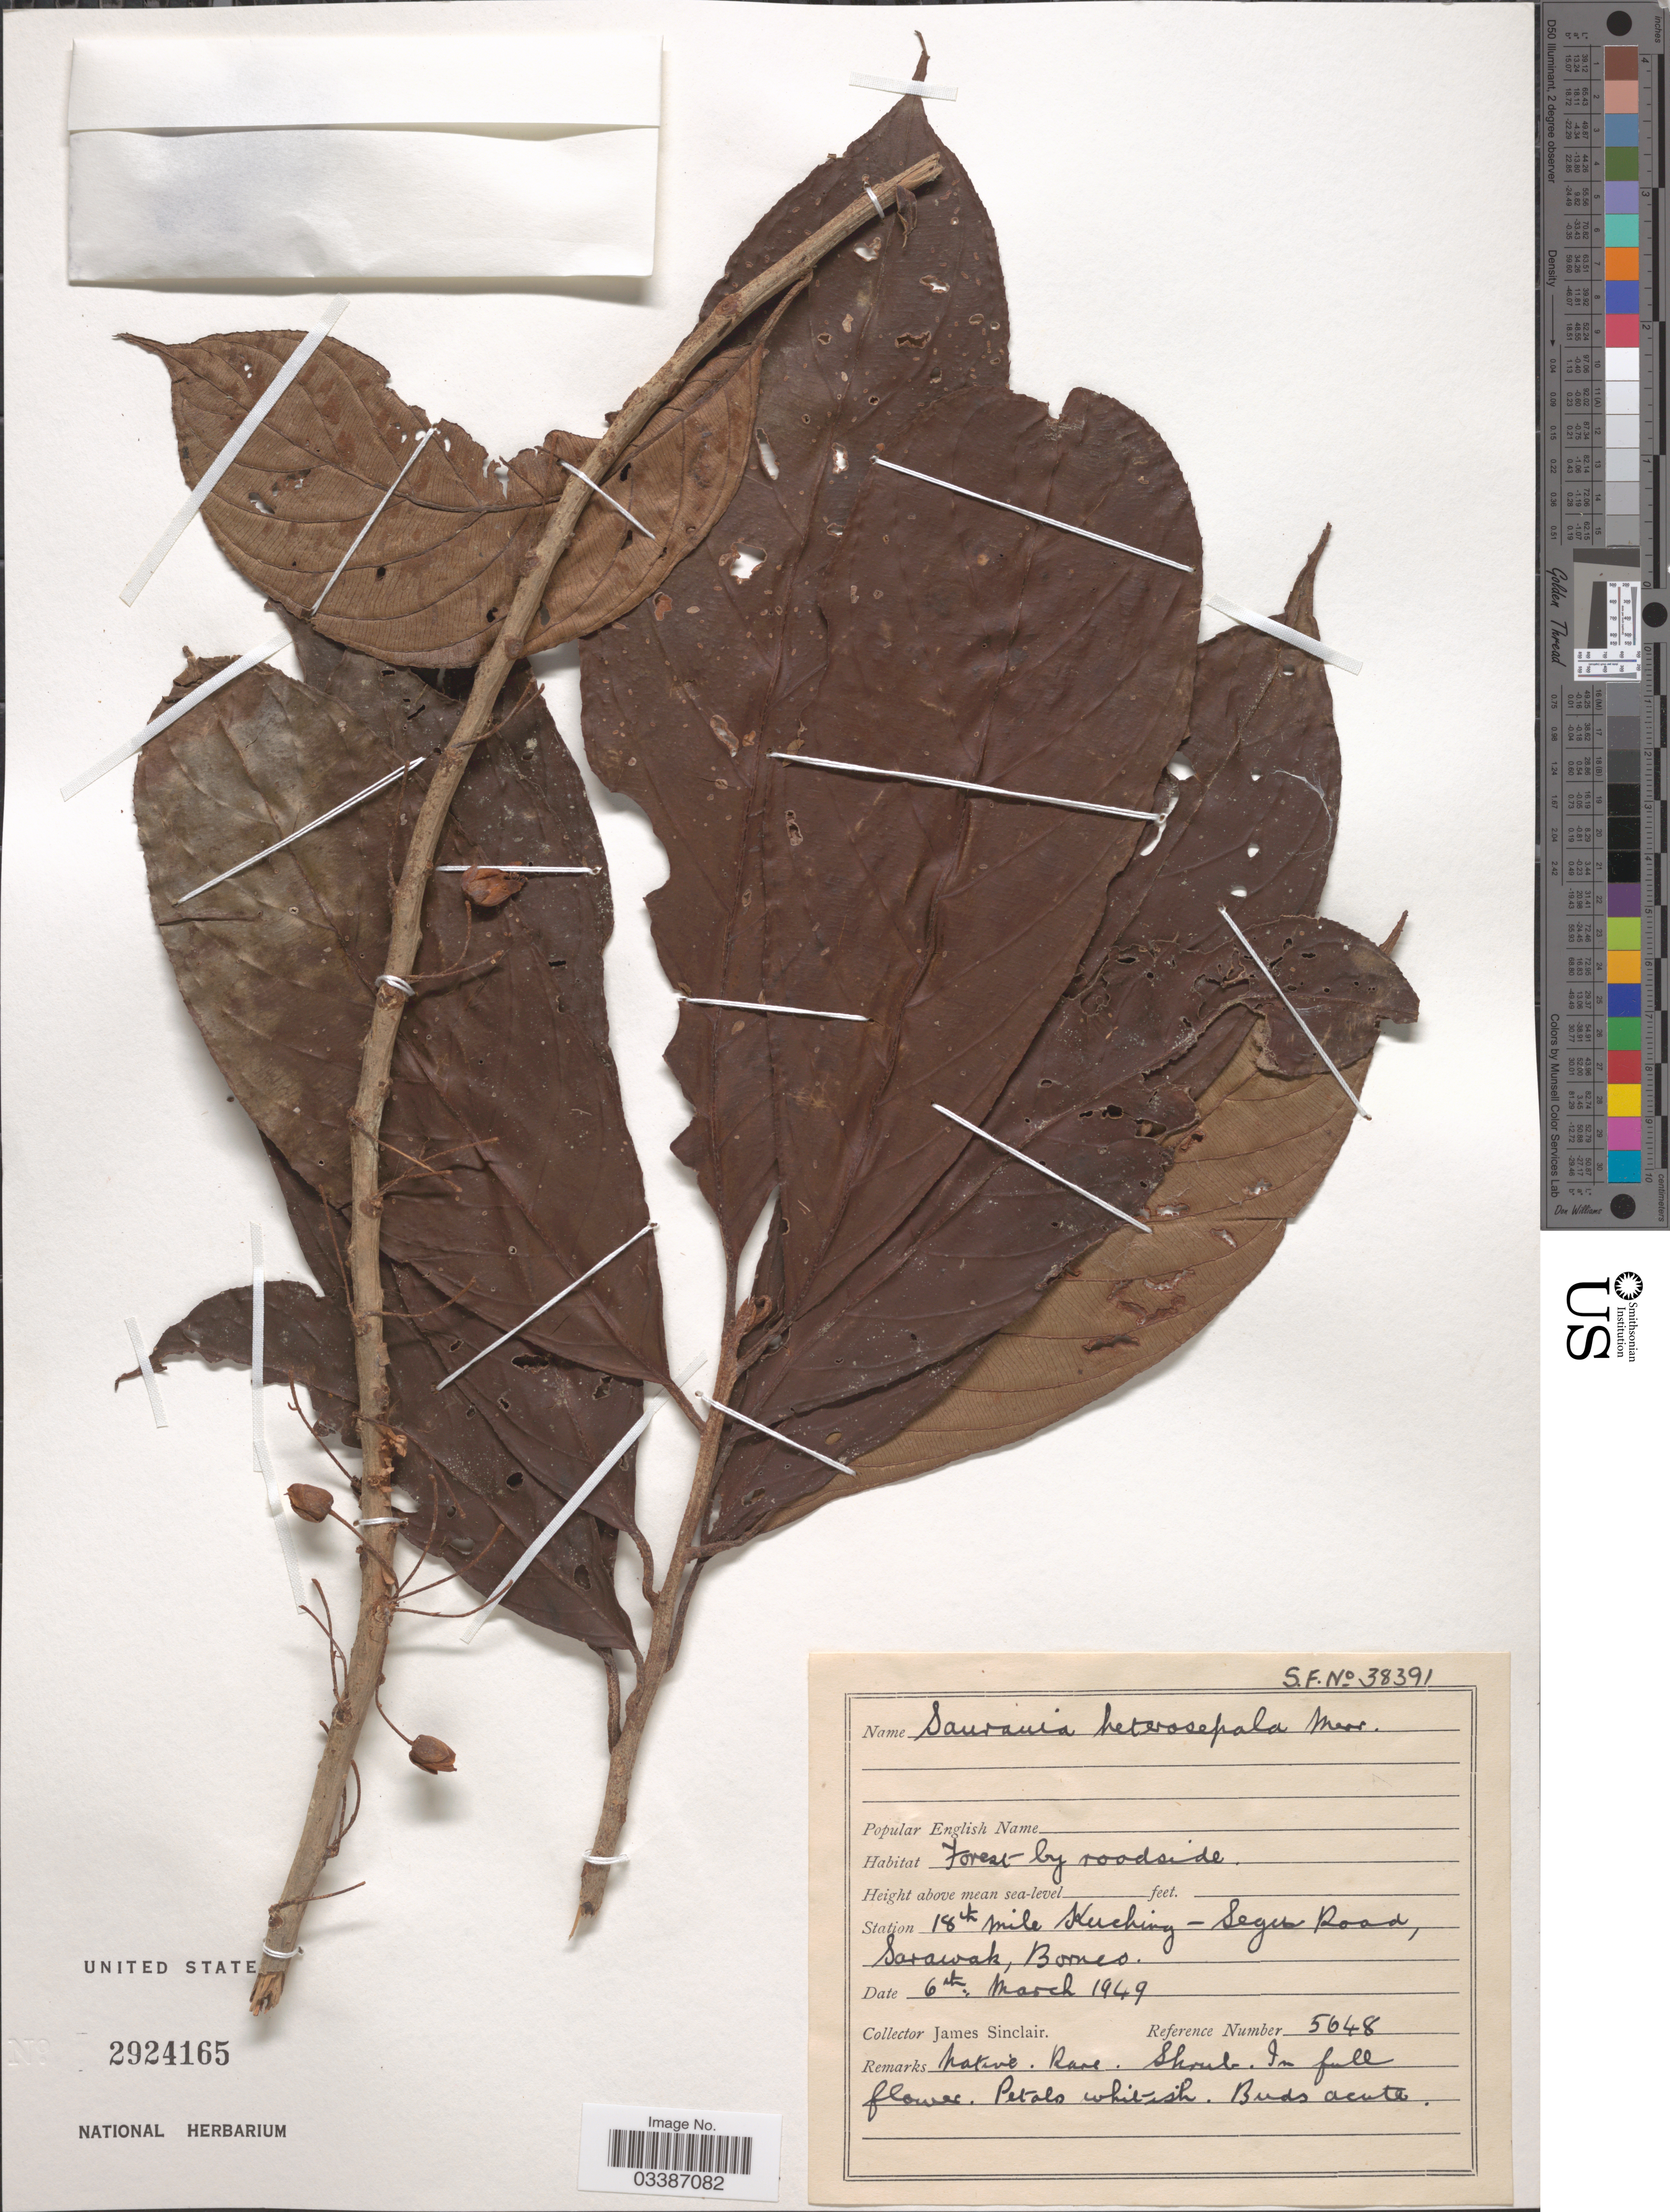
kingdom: Plantae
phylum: Tracheophyta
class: Magnoliopsida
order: Ericales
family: Actinidiaceae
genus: Saurauia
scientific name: Saurauia heterosepala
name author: Merr.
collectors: J. Sinclair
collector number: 5648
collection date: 1949-03-06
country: Malaysia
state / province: Sarawak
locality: Station 18th Mile Kuching - Segun [interpreted] Road, Borneo.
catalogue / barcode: US 2924165